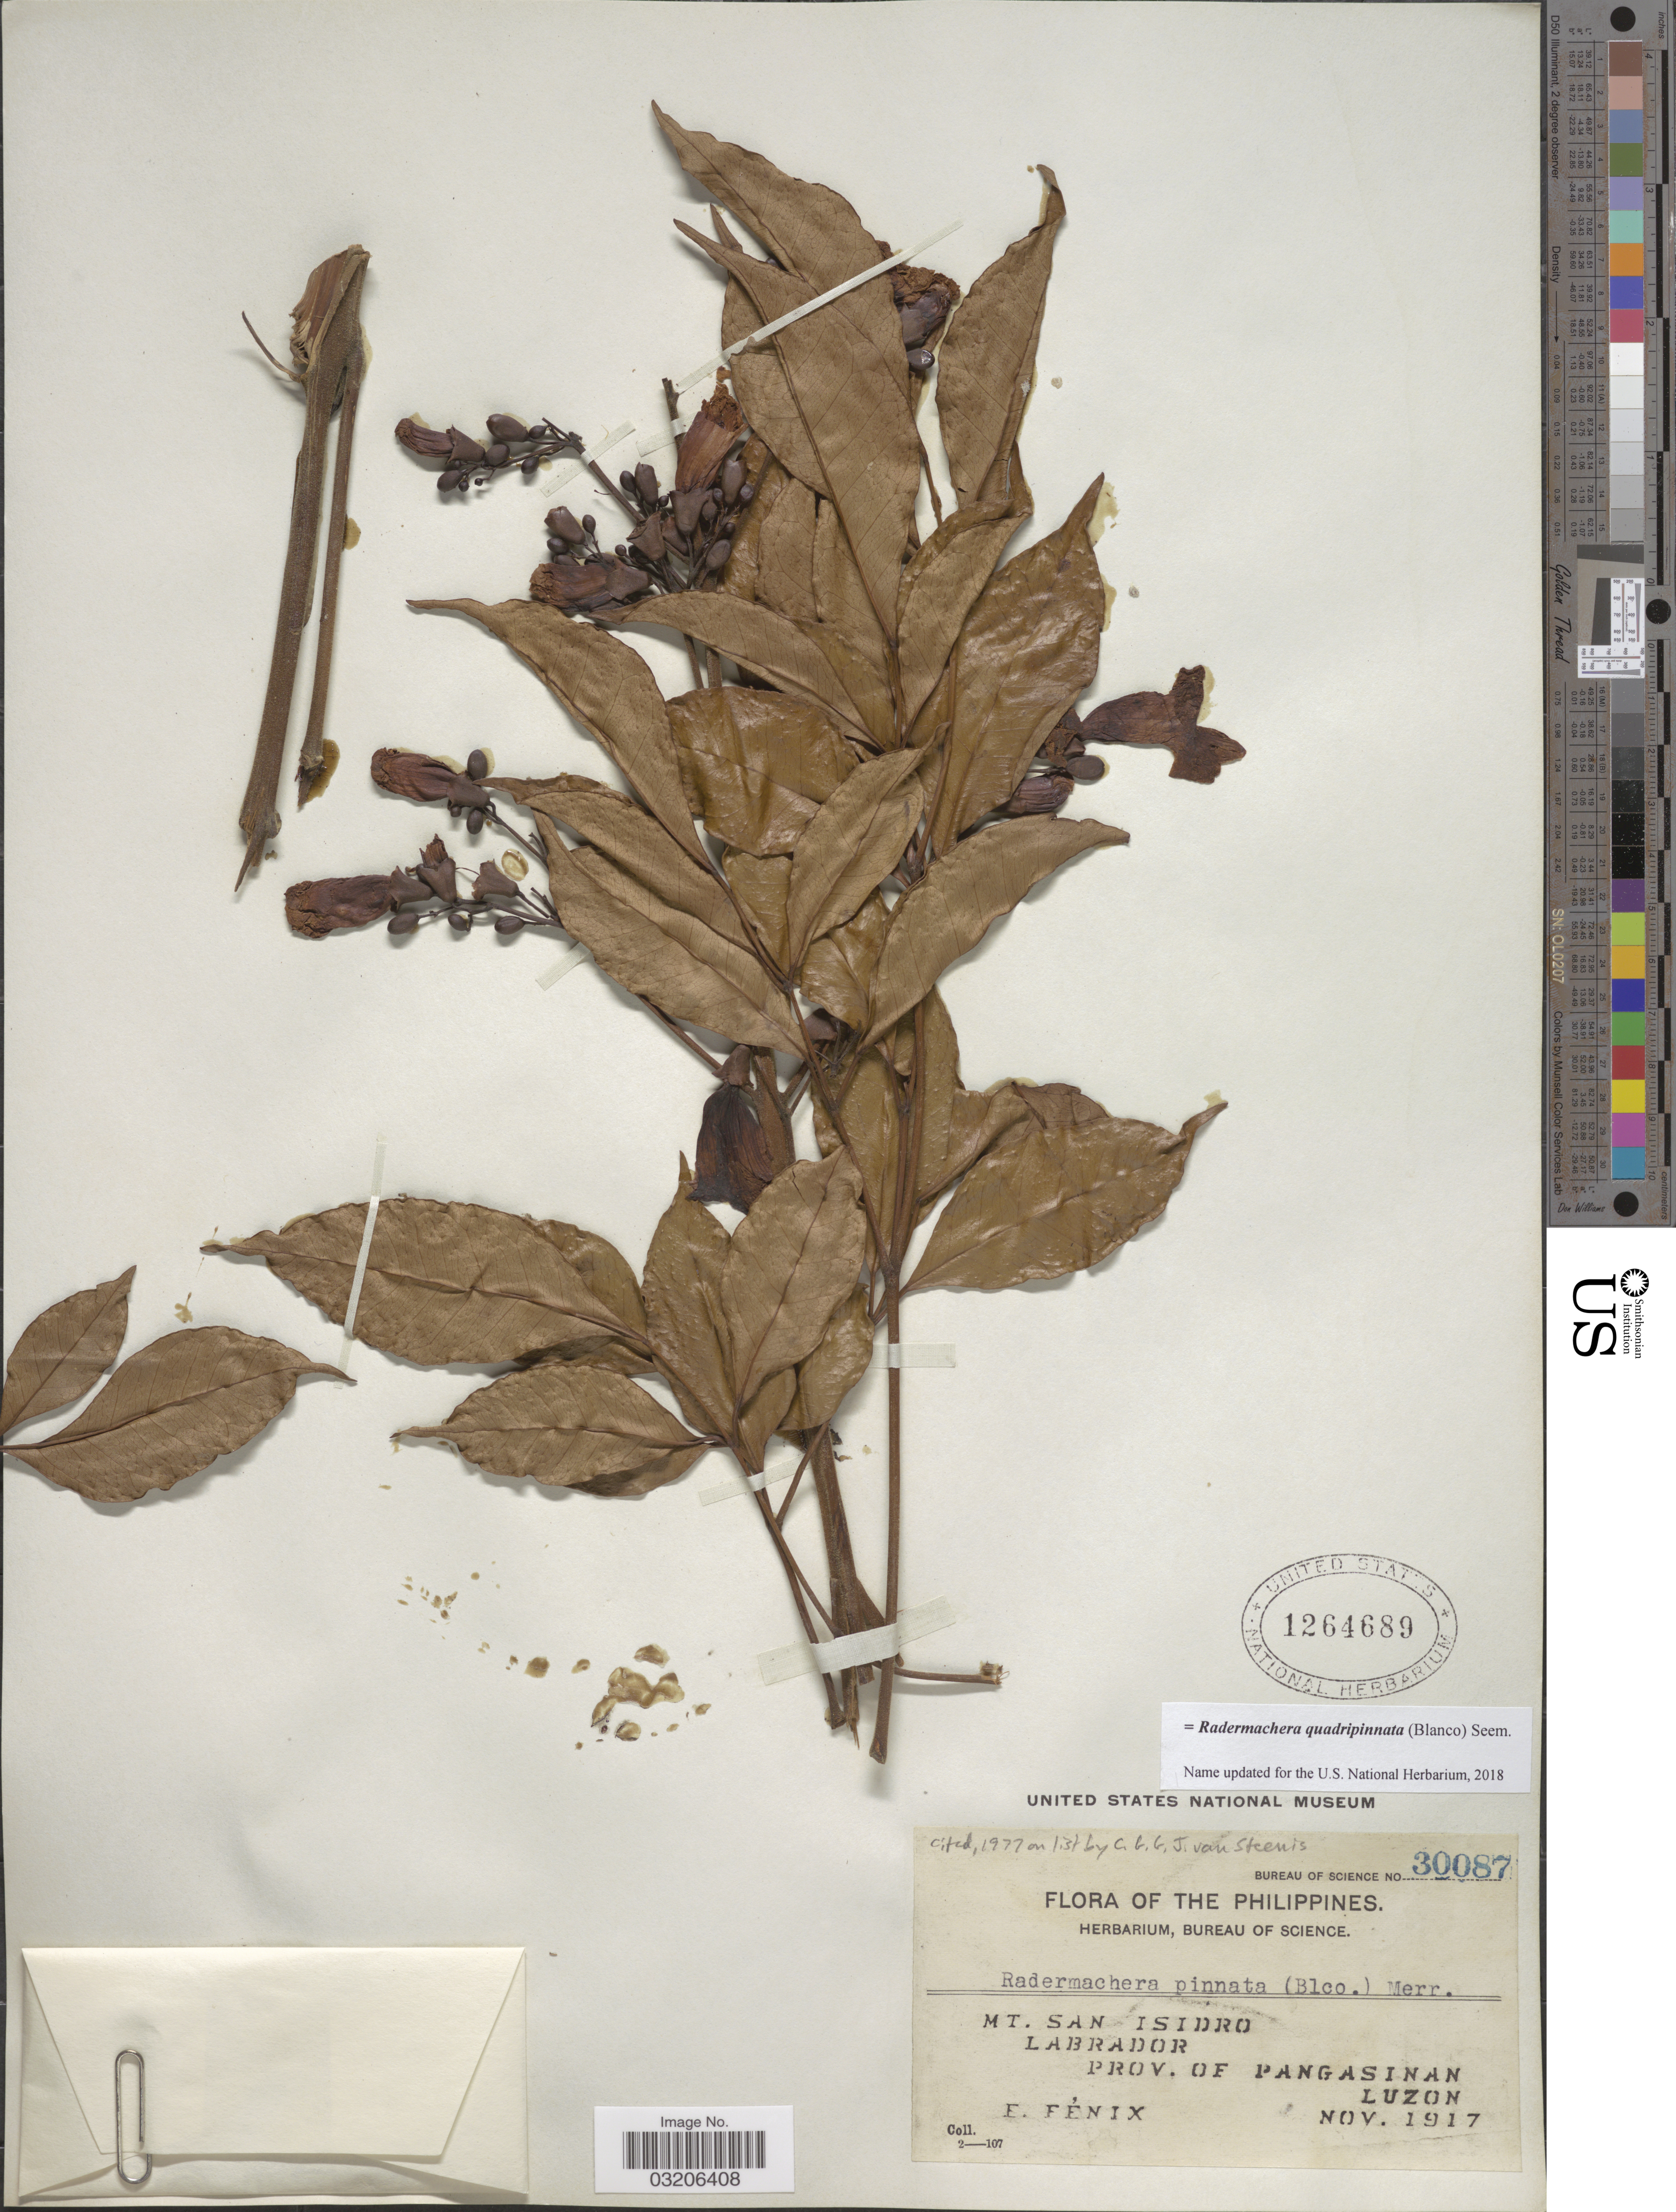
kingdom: Plantae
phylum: Tracheophyta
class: Magnoliopsida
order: Lamiales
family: Bignoniaceae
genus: Radermachera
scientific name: Radermachera quadripinnata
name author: (Blanco) Seem.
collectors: E. Fénix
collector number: Bureau of Science 30087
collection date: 1917-11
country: Philippines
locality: Mt. San Isidro, Labrador, Prov. of Pangasinan. Luzon.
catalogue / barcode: US 1264689